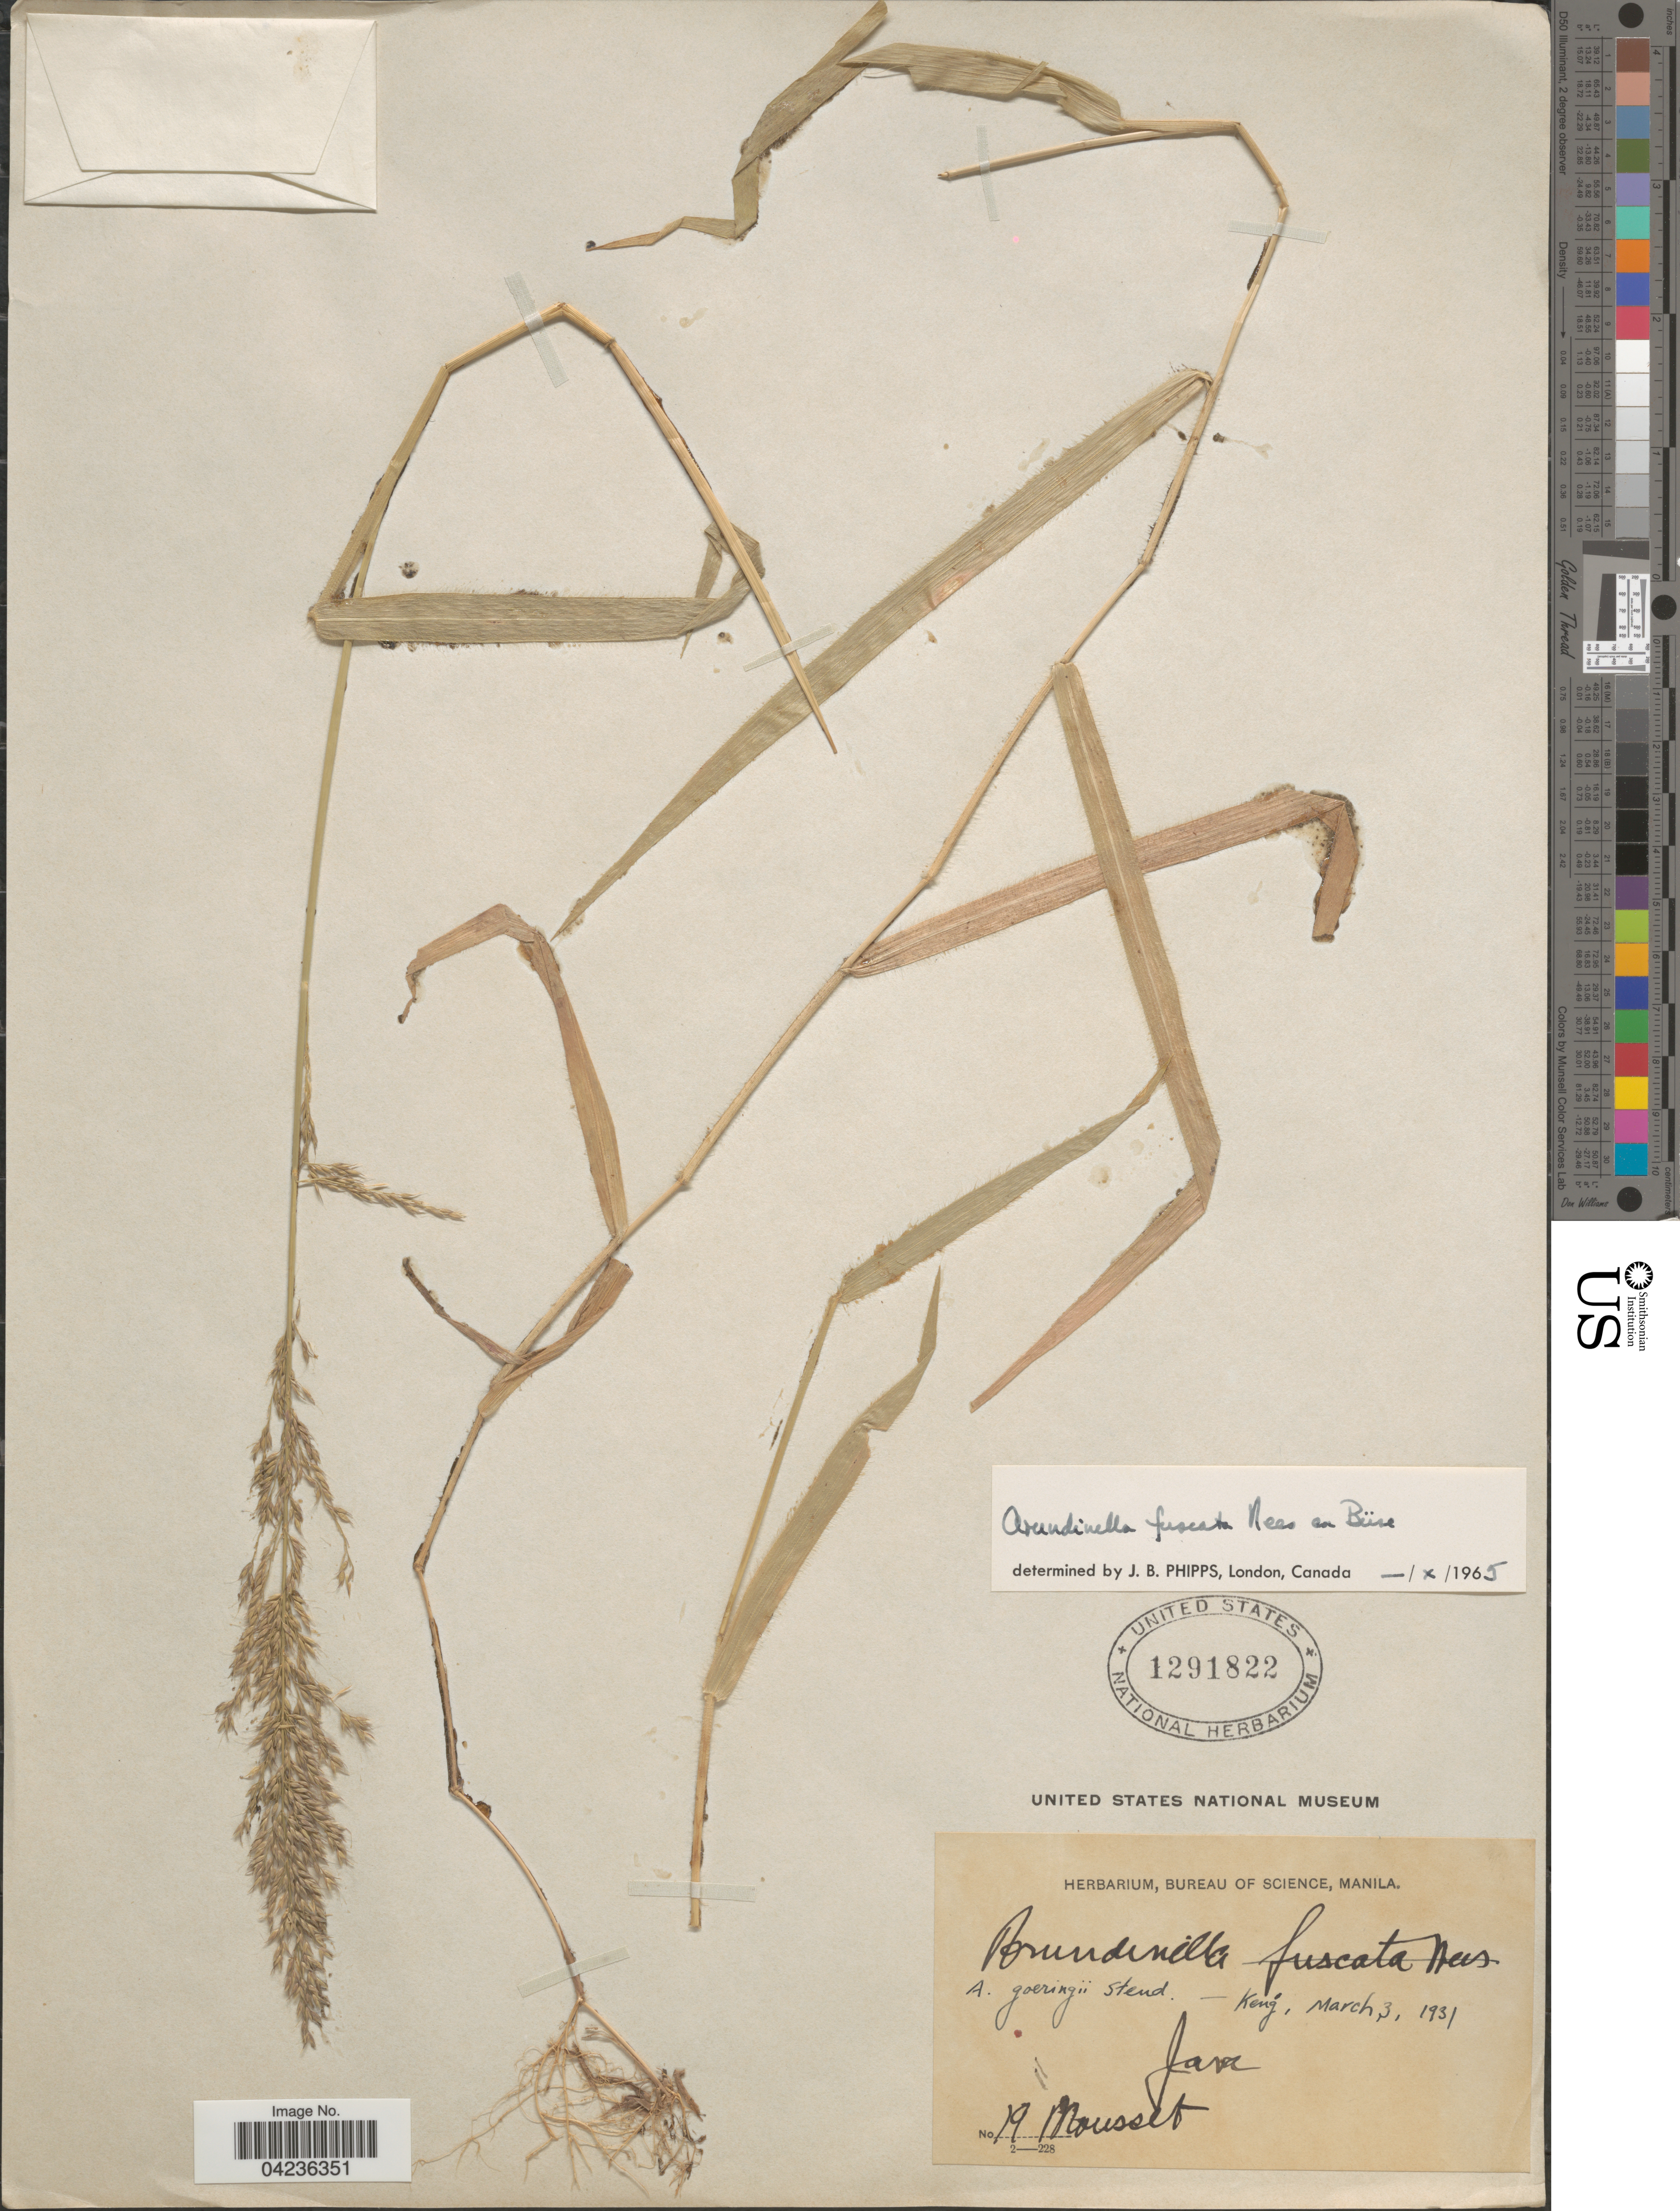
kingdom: Plantae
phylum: Tracheophyta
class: Liliopsida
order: Poales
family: Poaceae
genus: Arundinella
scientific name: Arundinella fuscata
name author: Steud.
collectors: Mousset, --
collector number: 19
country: Indonesia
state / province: Java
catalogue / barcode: US 1291822